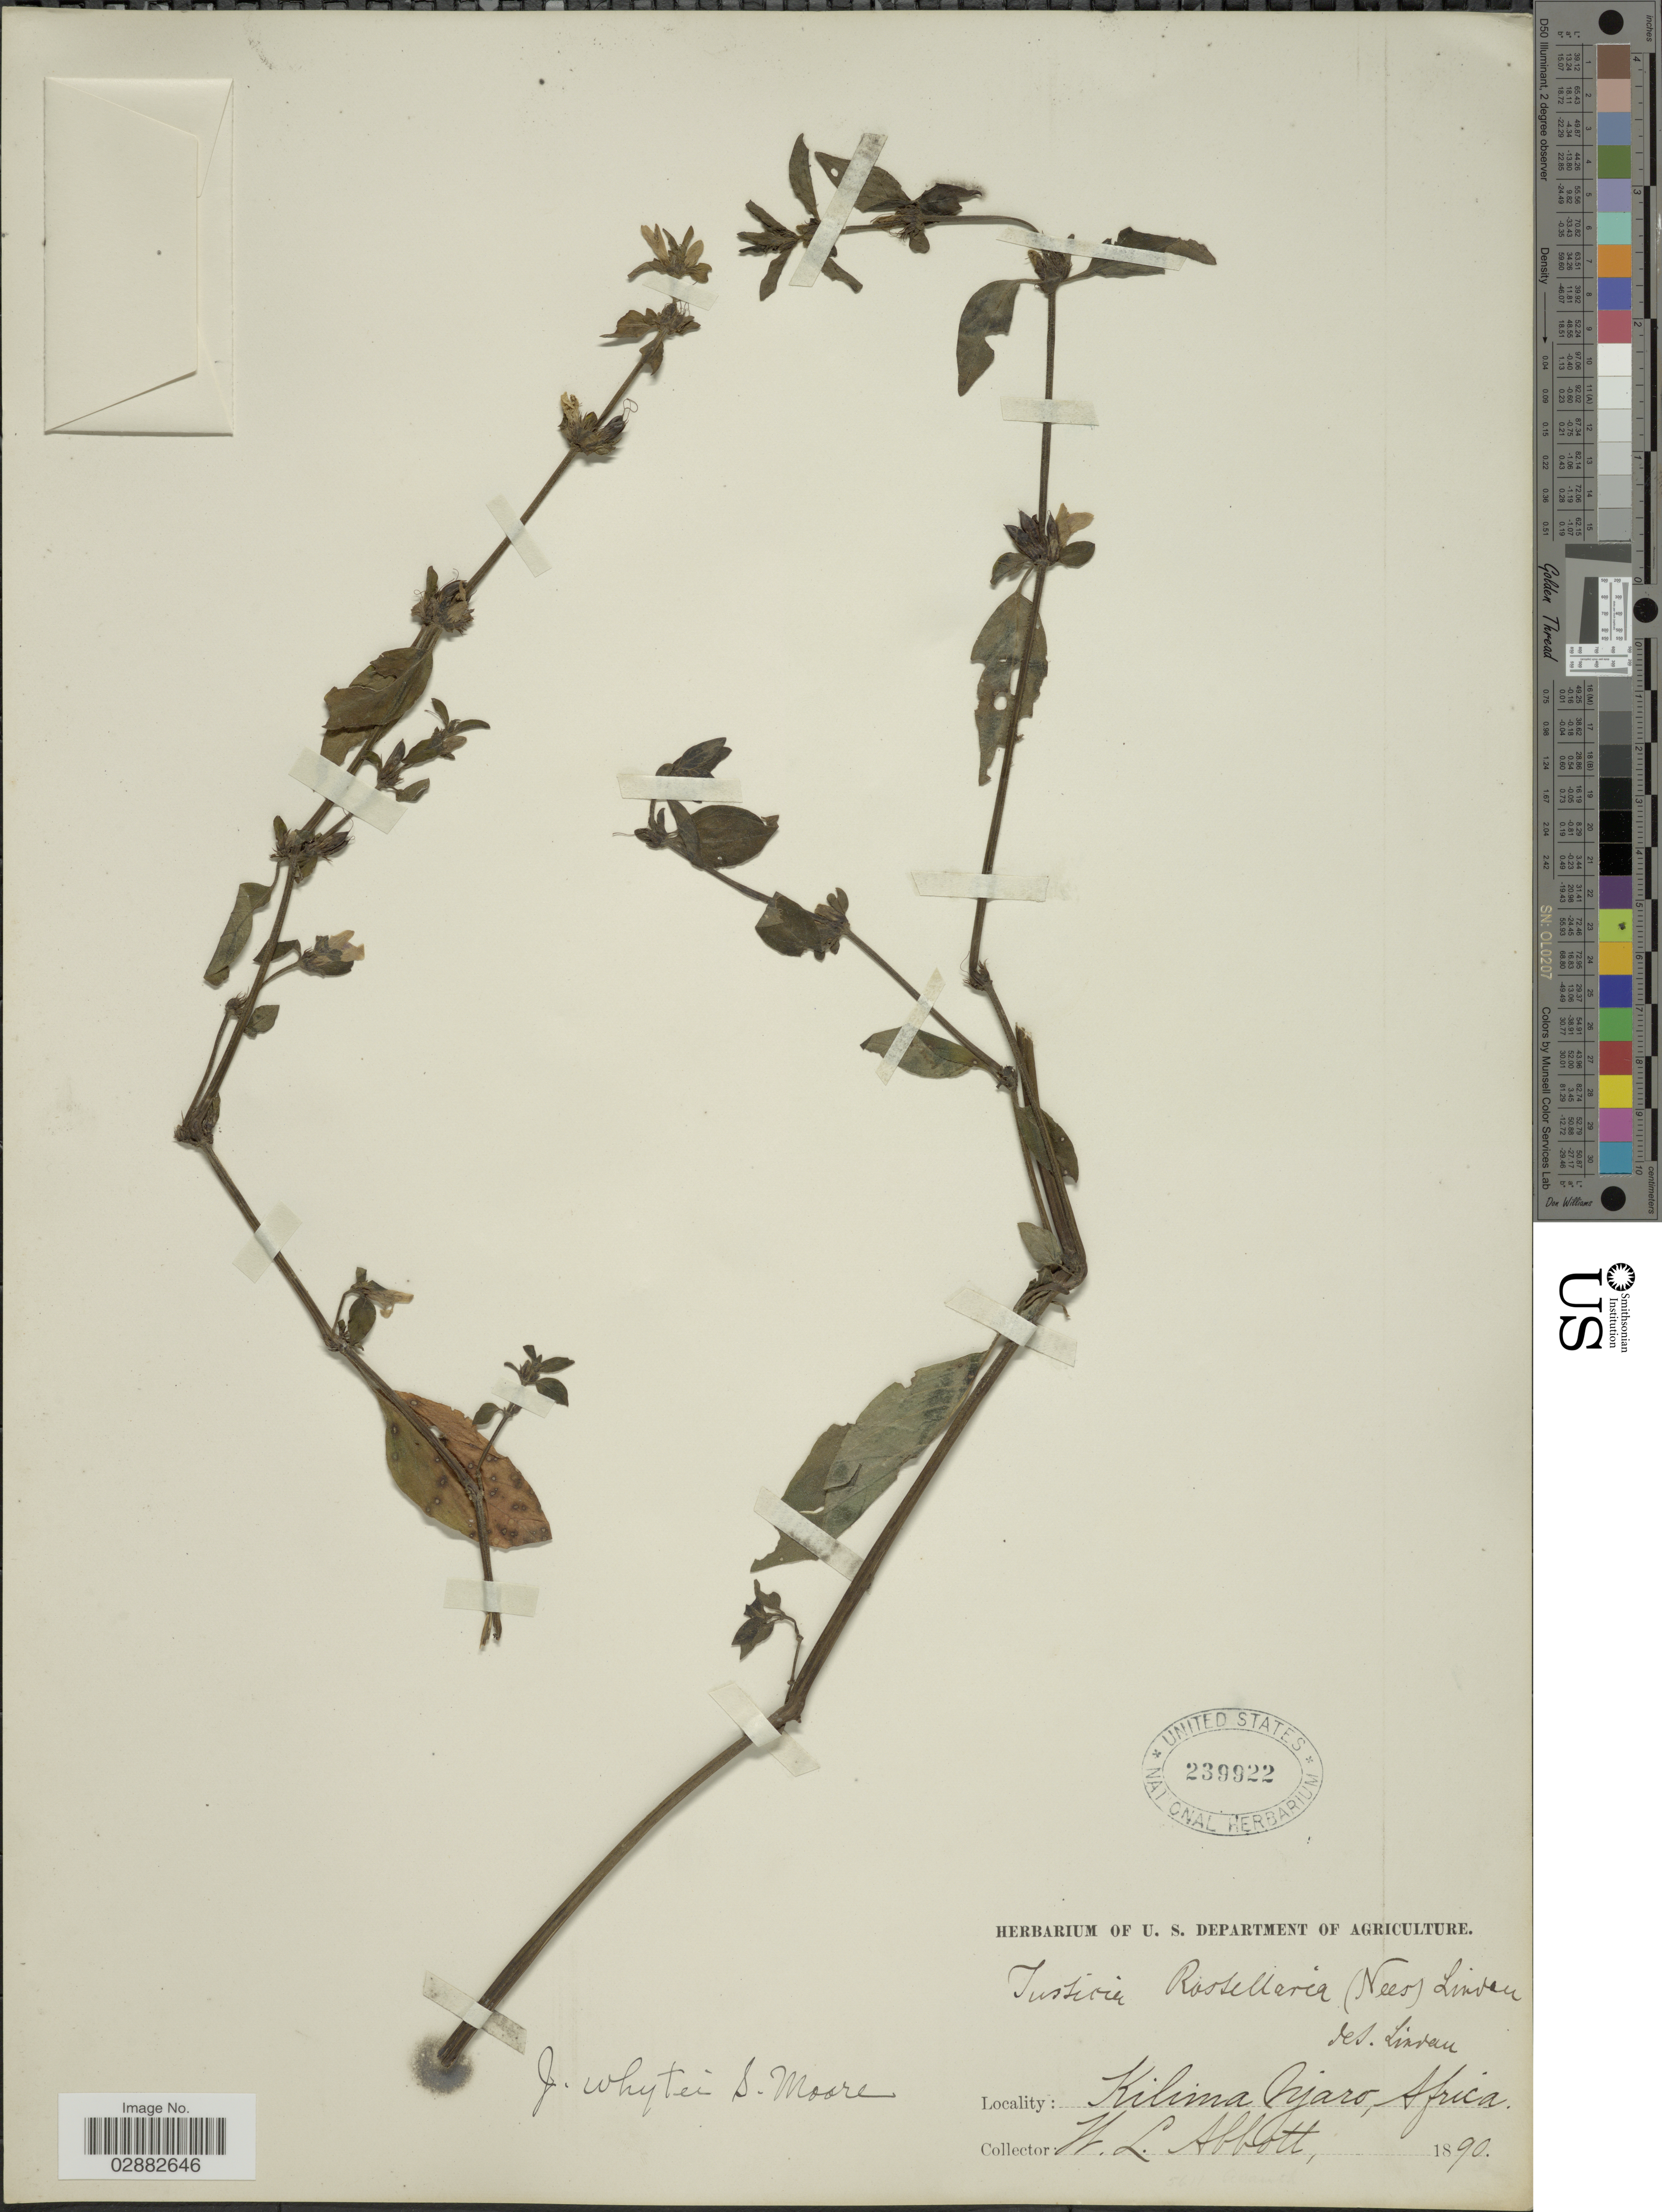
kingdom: Plantae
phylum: Tracheophyta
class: Magnoliopsida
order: Lamiales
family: Acanthaceae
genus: Justicia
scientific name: Justicia whytei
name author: S. Moore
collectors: W. L. Abbott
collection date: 1890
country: Tanzania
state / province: Kilimanjaro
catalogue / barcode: US 239922